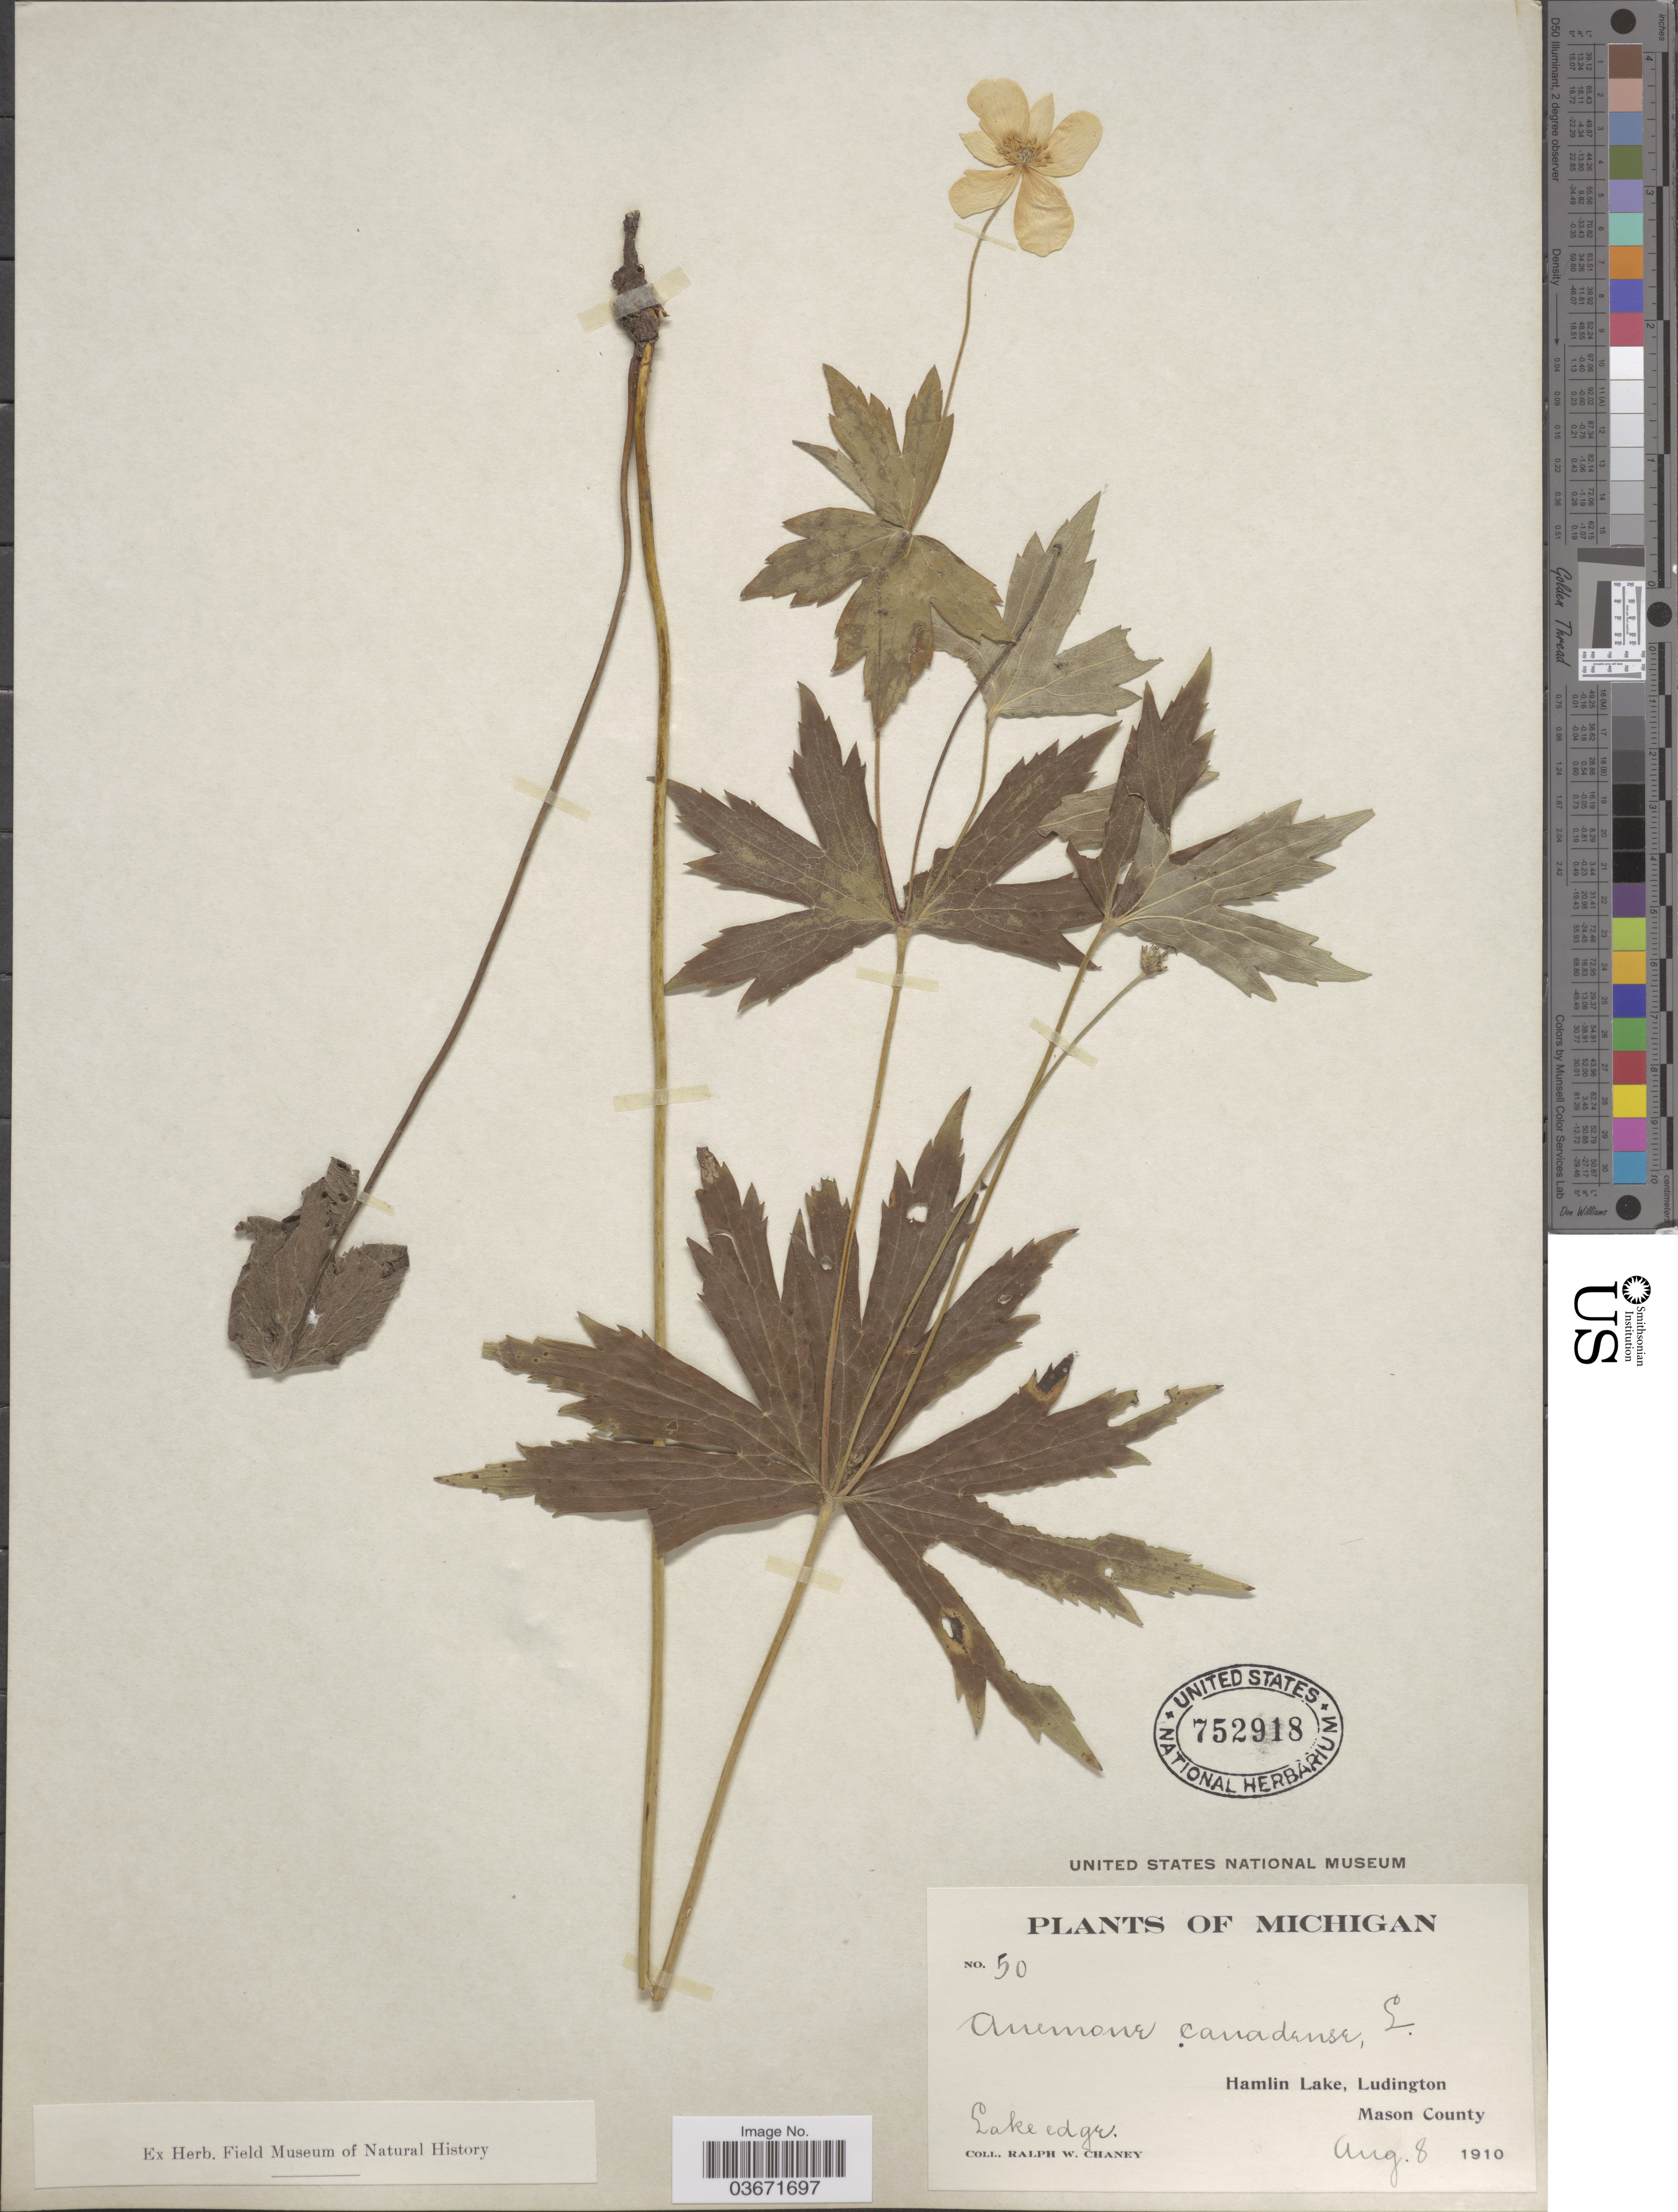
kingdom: Plantae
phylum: Tracheophyta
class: Magnoliopsida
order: Ranunculales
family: Ranunculaceae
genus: Anemone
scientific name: Anemone canadensis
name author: L.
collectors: R. Chaney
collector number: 50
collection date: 1910-08-08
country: United States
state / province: Michigan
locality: Hamlin Lake, Ludington. Mason County.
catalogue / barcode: US 752918